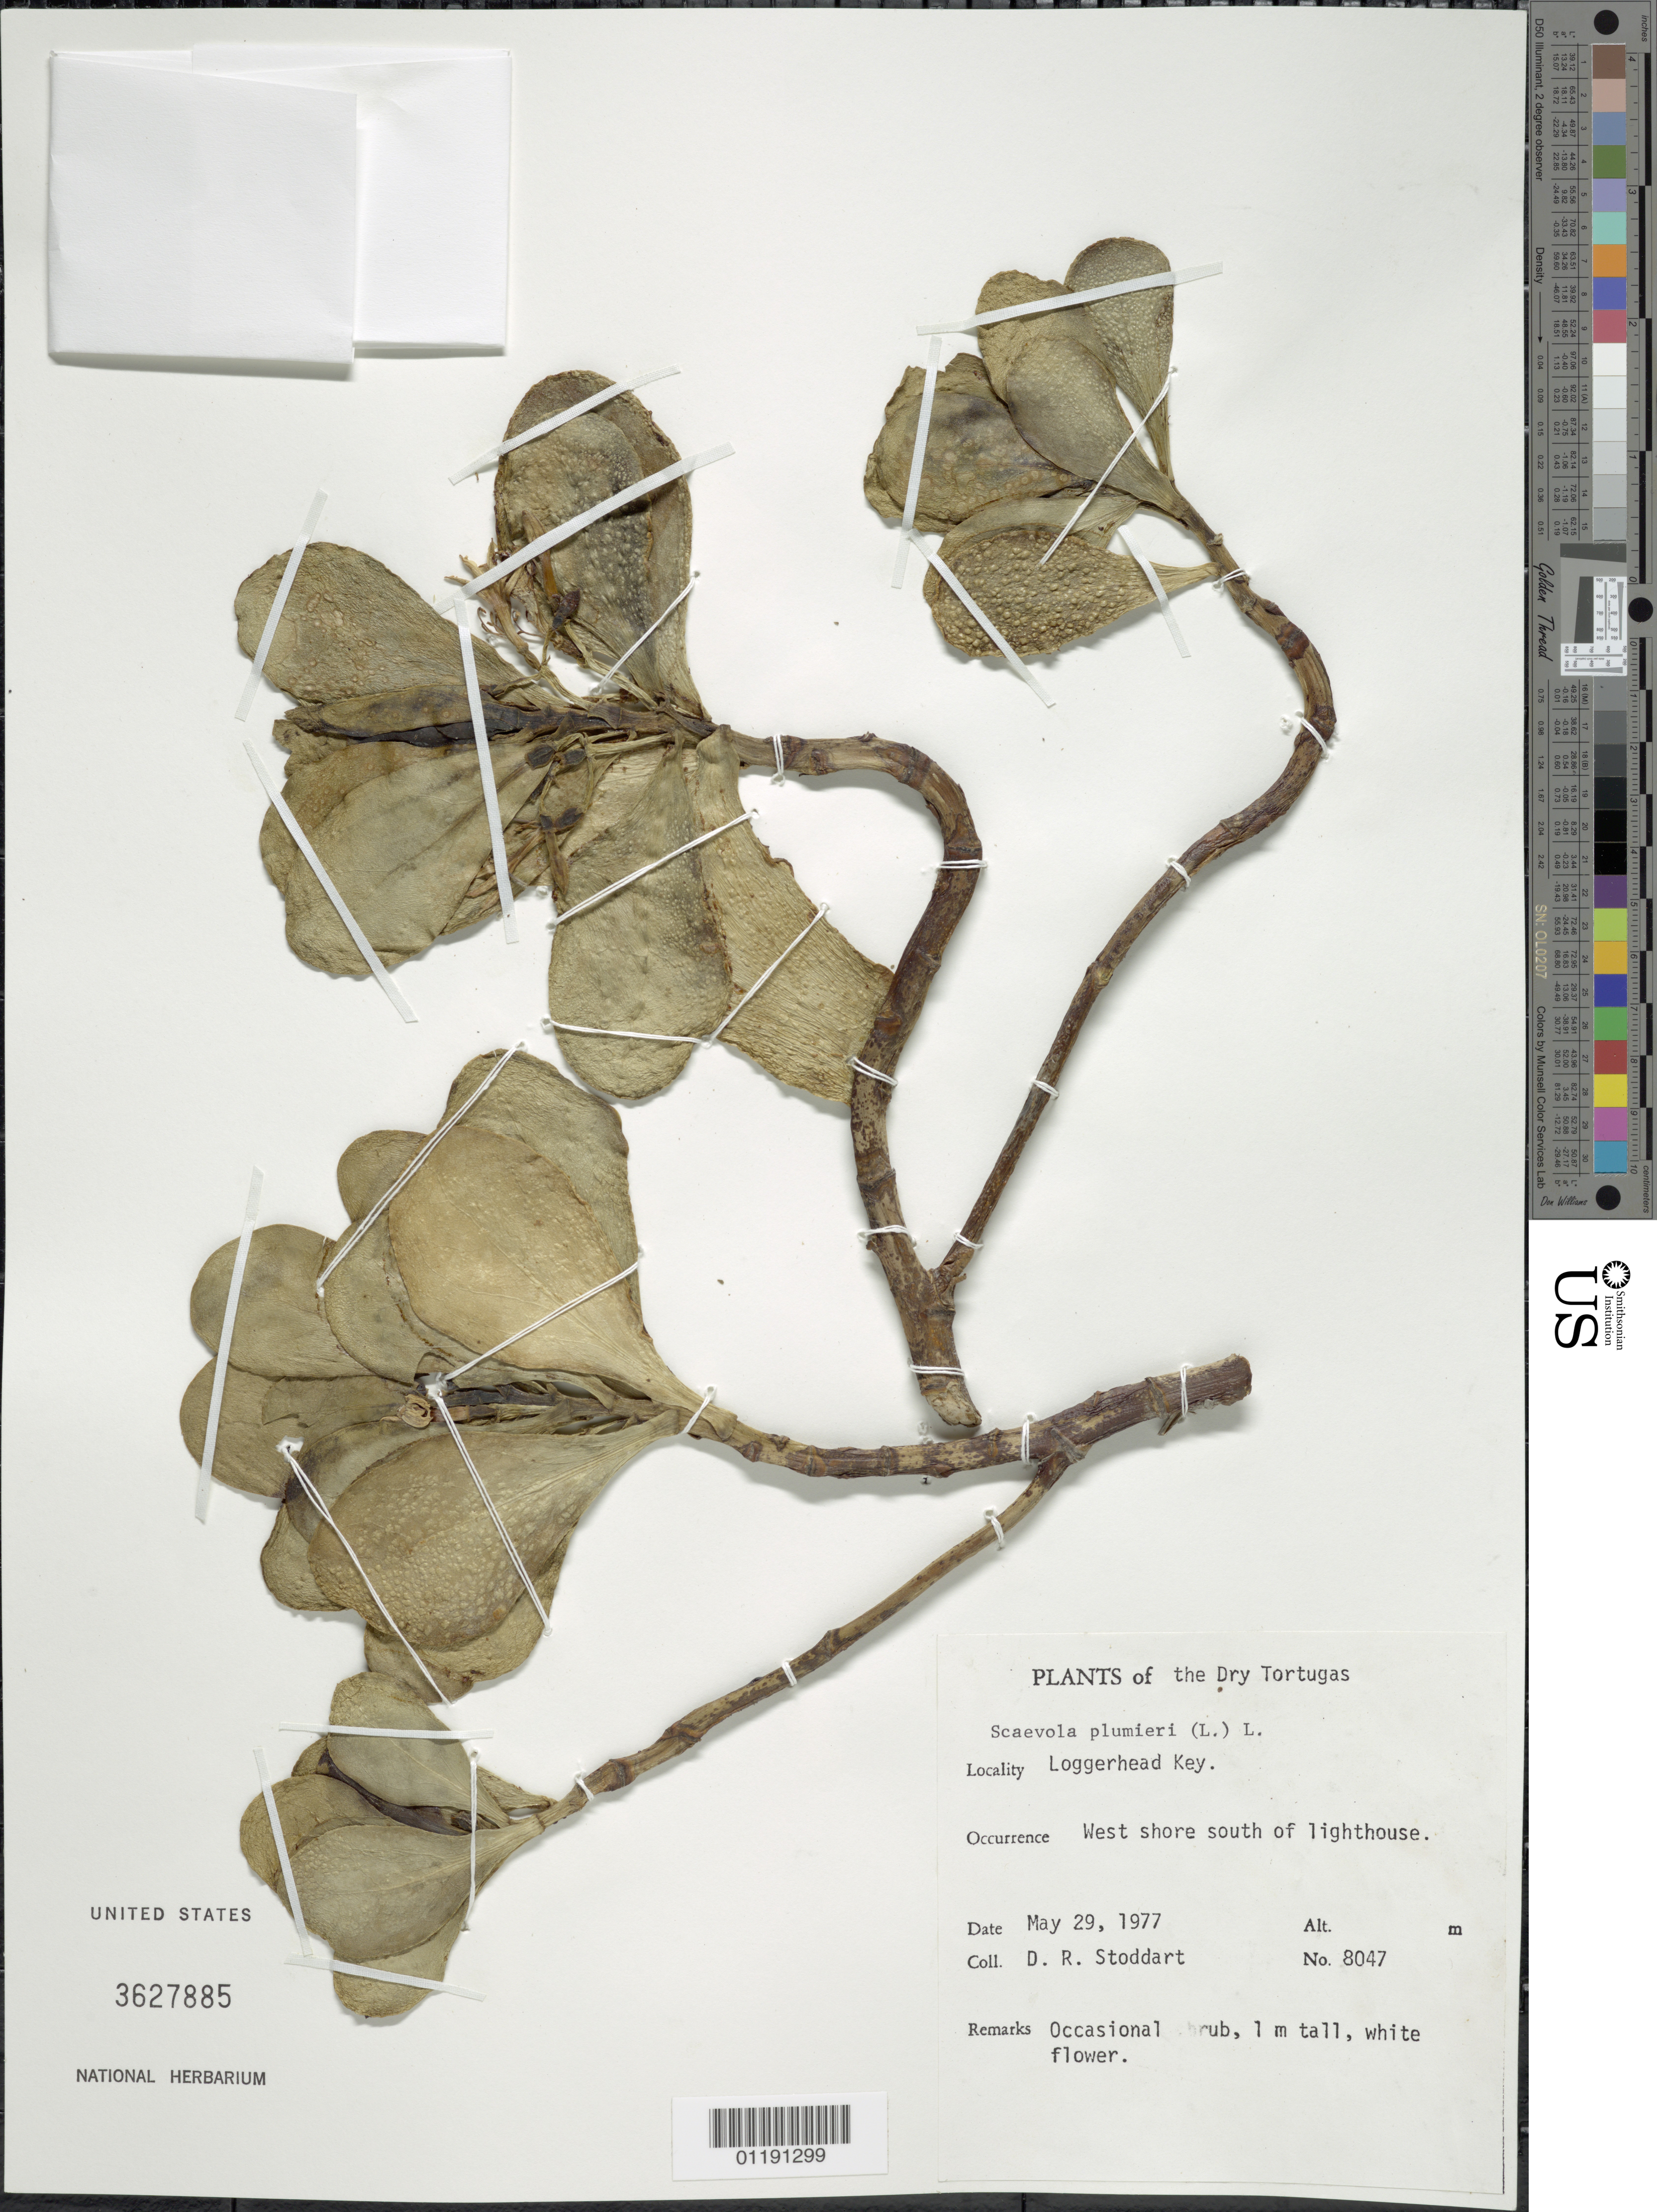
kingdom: Plantae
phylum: Tracheophyta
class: Magnoliopsida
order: Asterales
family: Goodeniaceae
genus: Scaevola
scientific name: Scaevola plumieri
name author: (L.) Vahl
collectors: D. R. Stoddart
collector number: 8047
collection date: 1977-05-29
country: United States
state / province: Florida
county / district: Monroe County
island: Loggerhead Key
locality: W shore S of lighthouse.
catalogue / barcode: US 3627885